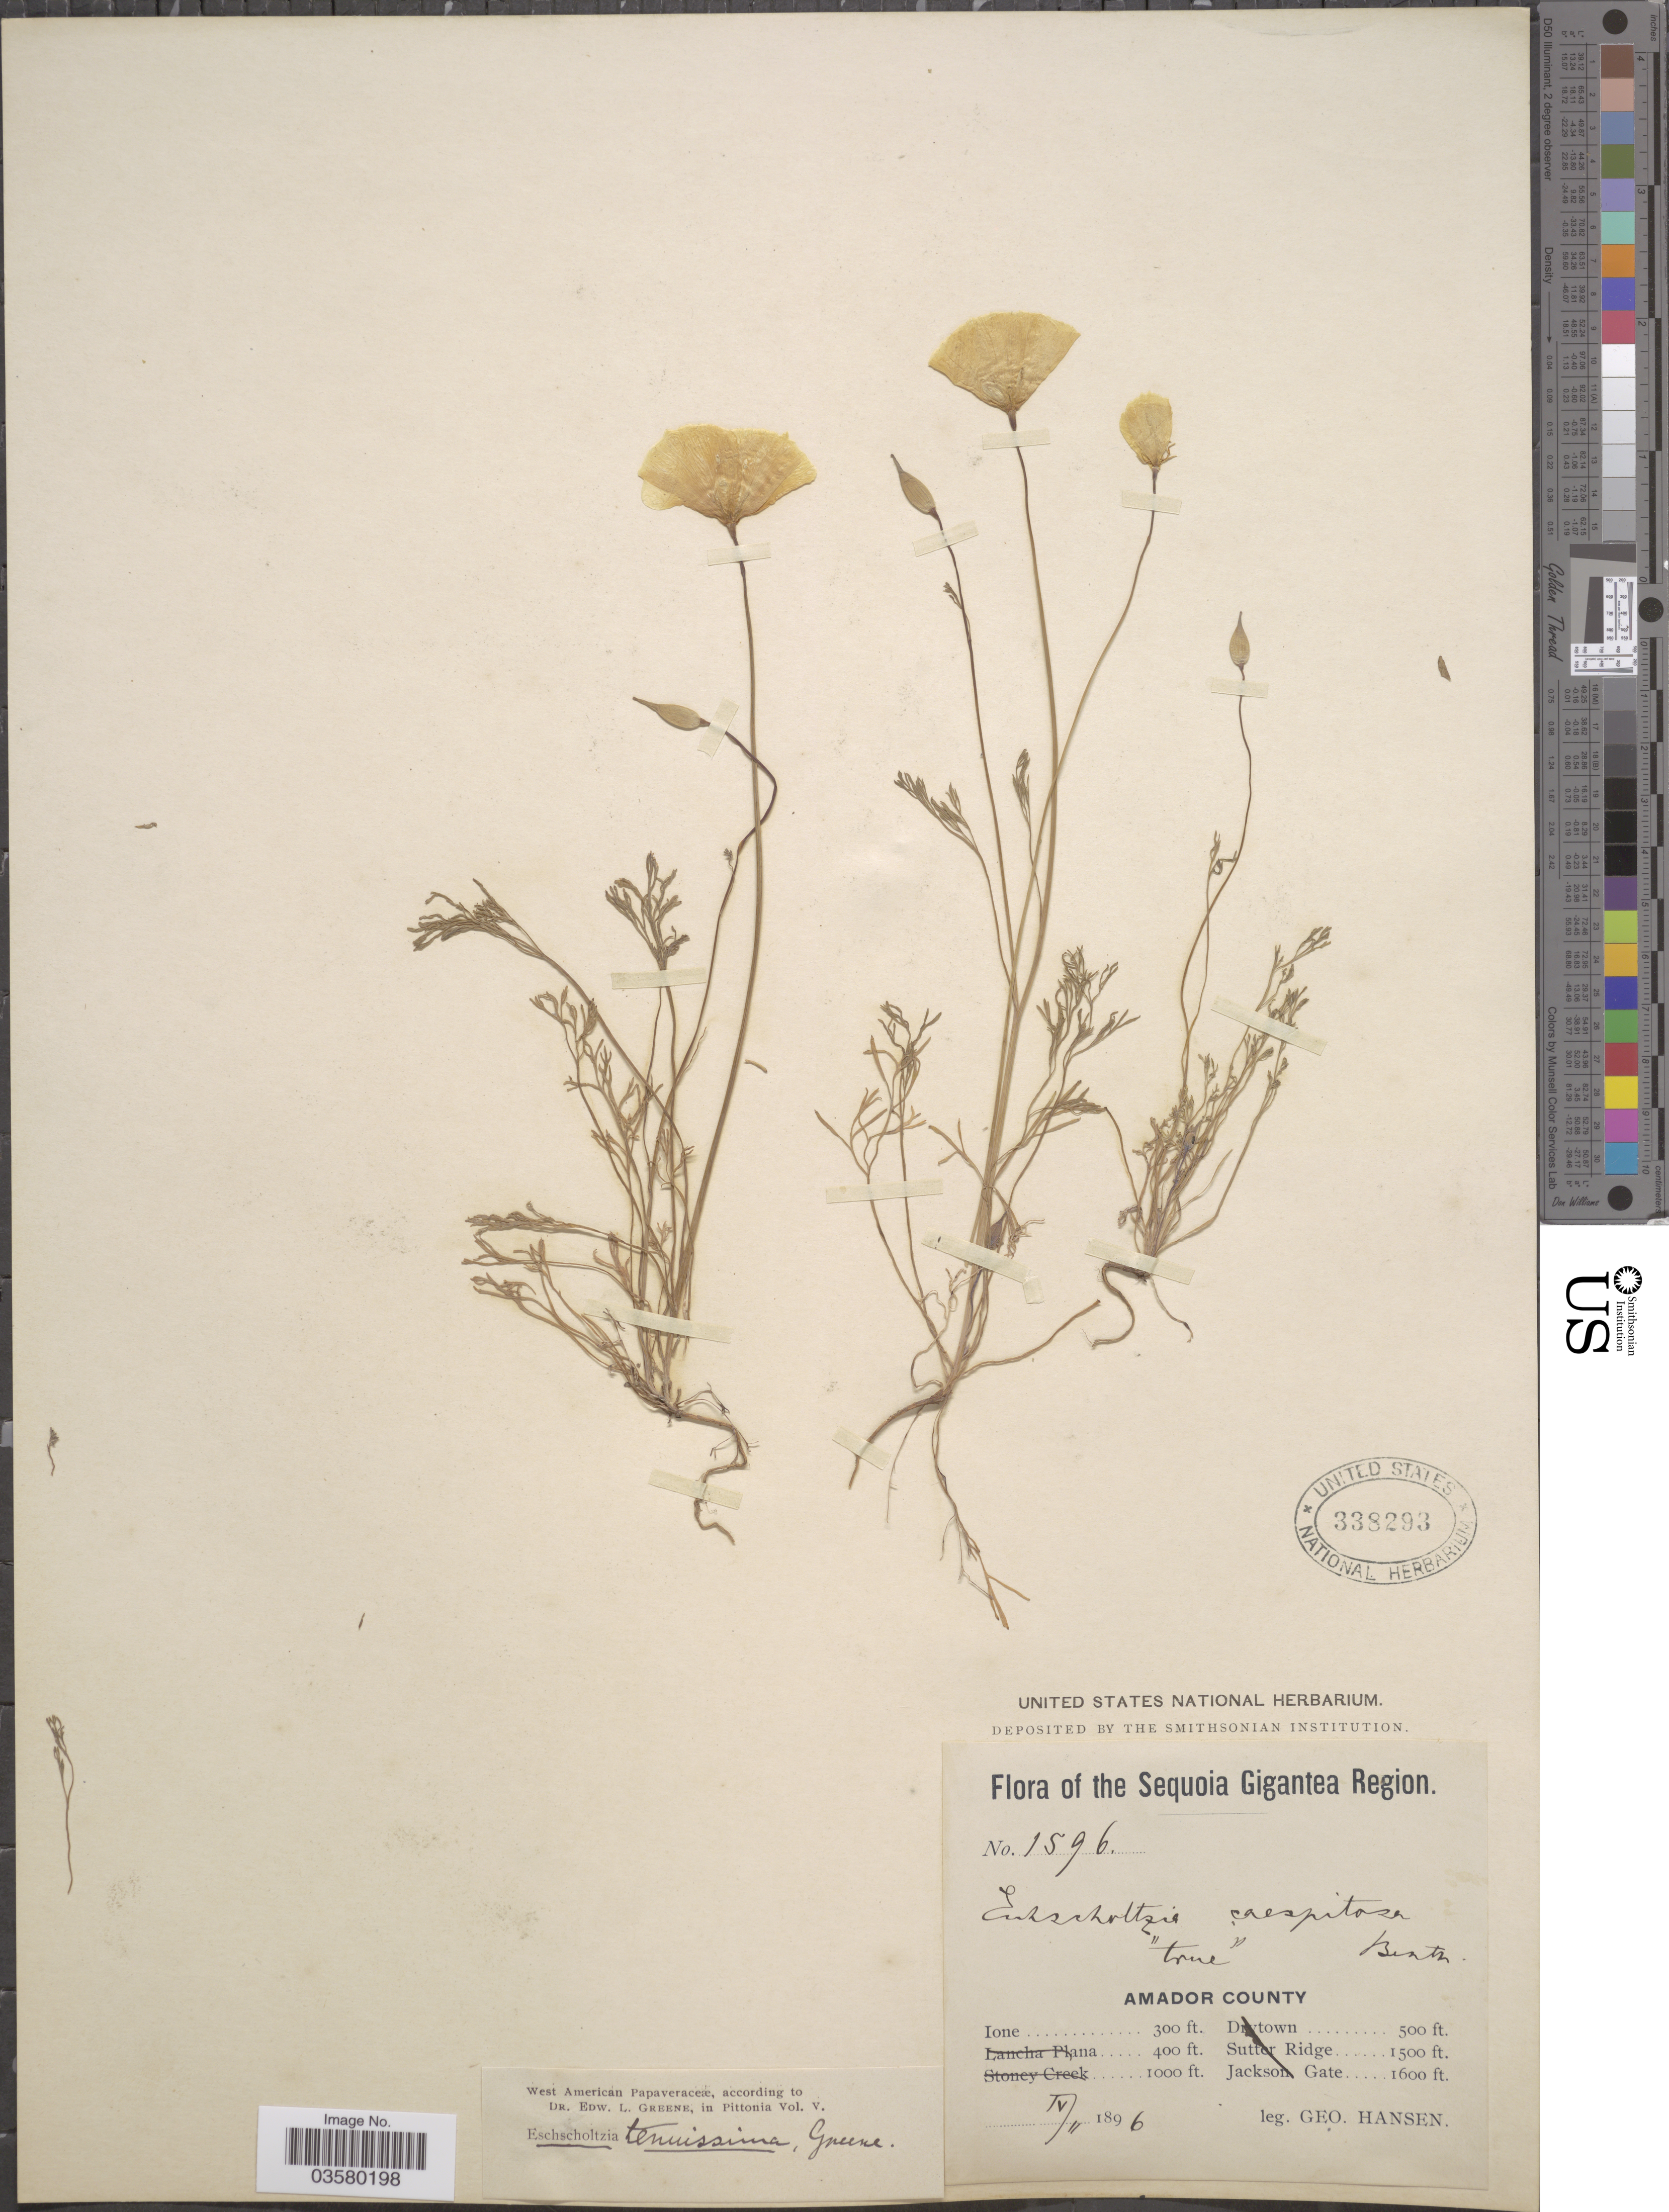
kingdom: Plantae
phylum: Tracheophyta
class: Magnoliopsida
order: Ranunculales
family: Papaveraceae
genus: Eschscholzia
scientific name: Eschscholzia caespitosa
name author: Benth.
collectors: G. Hansen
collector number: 1596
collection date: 1896-04-11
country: United States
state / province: California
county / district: Amador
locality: Sequoia Gigantea Region. Amador County. Ione.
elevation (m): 91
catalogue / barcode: US 338293